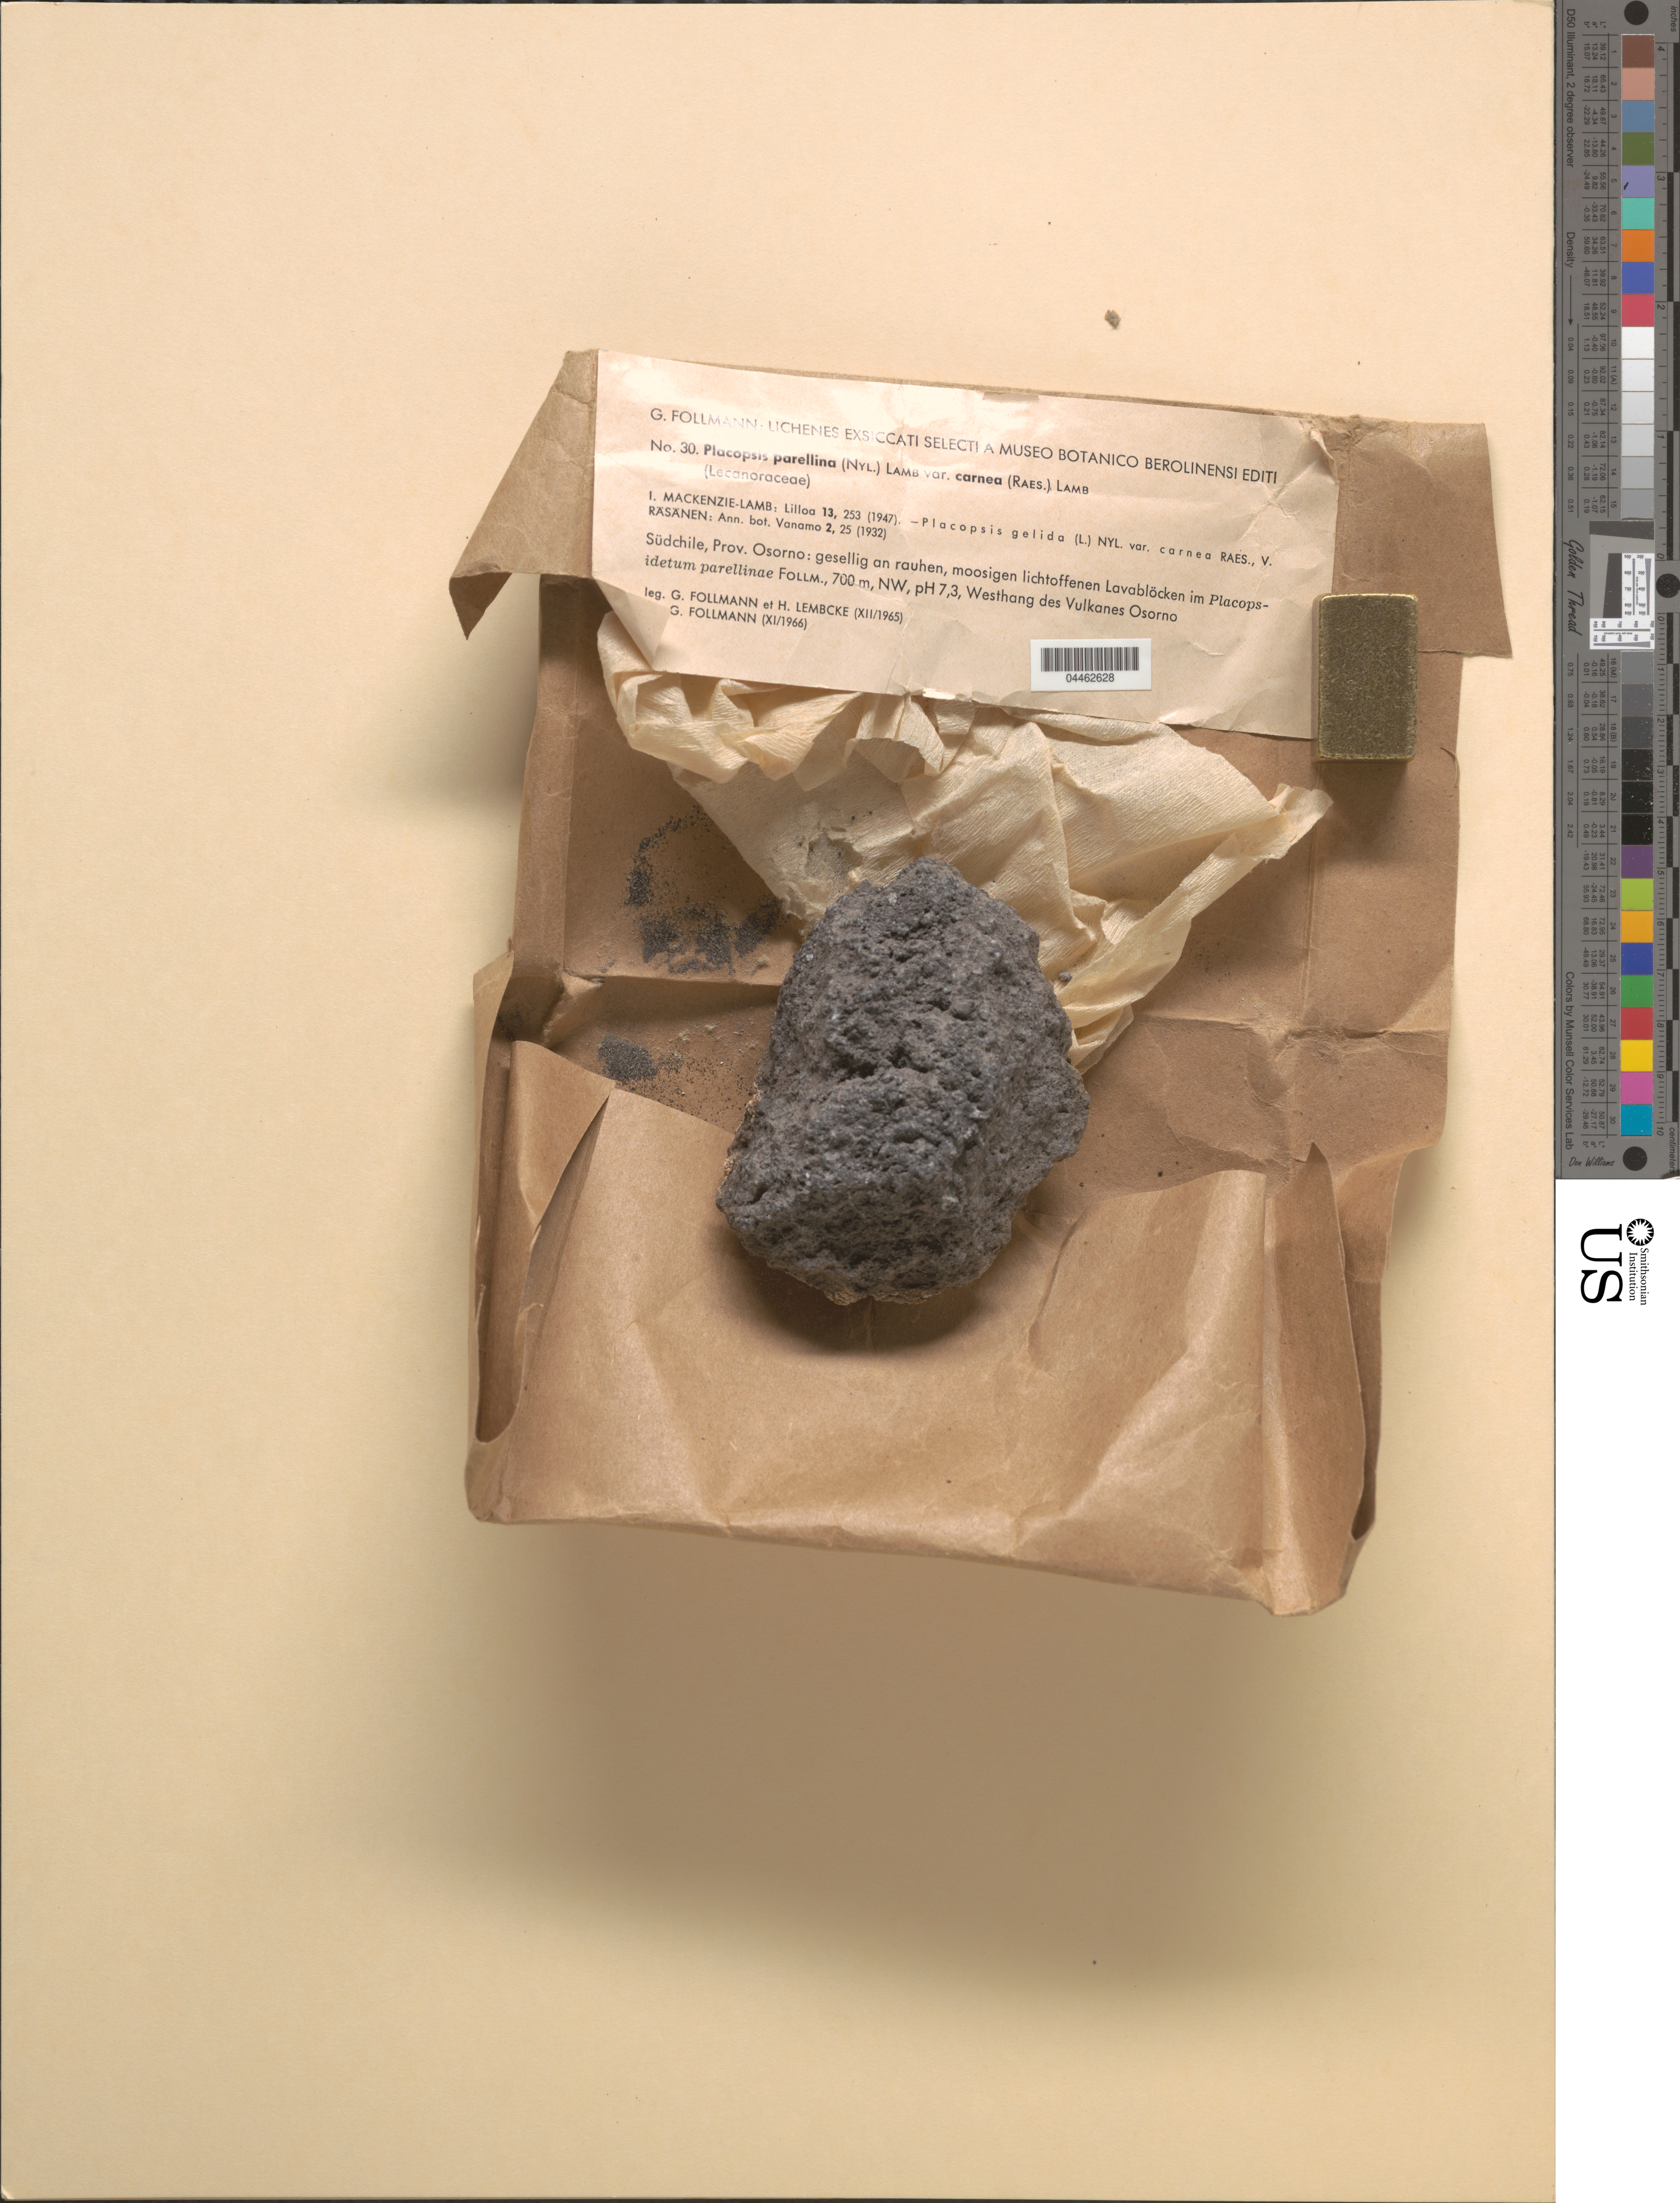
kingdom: Fungi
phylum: Ascomycota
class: Lecanoromycetes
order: Baeomycetales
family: Trapeliaceae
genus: Placopsis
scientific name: Placopsis sp.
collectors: G. Follmann & H. Lembcke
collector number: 30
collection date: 1965-12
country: Chile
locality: Südchile, Prov. Osorno. NW, pH 7,3, Westhang des Vulkanes Osorno.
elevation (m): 700